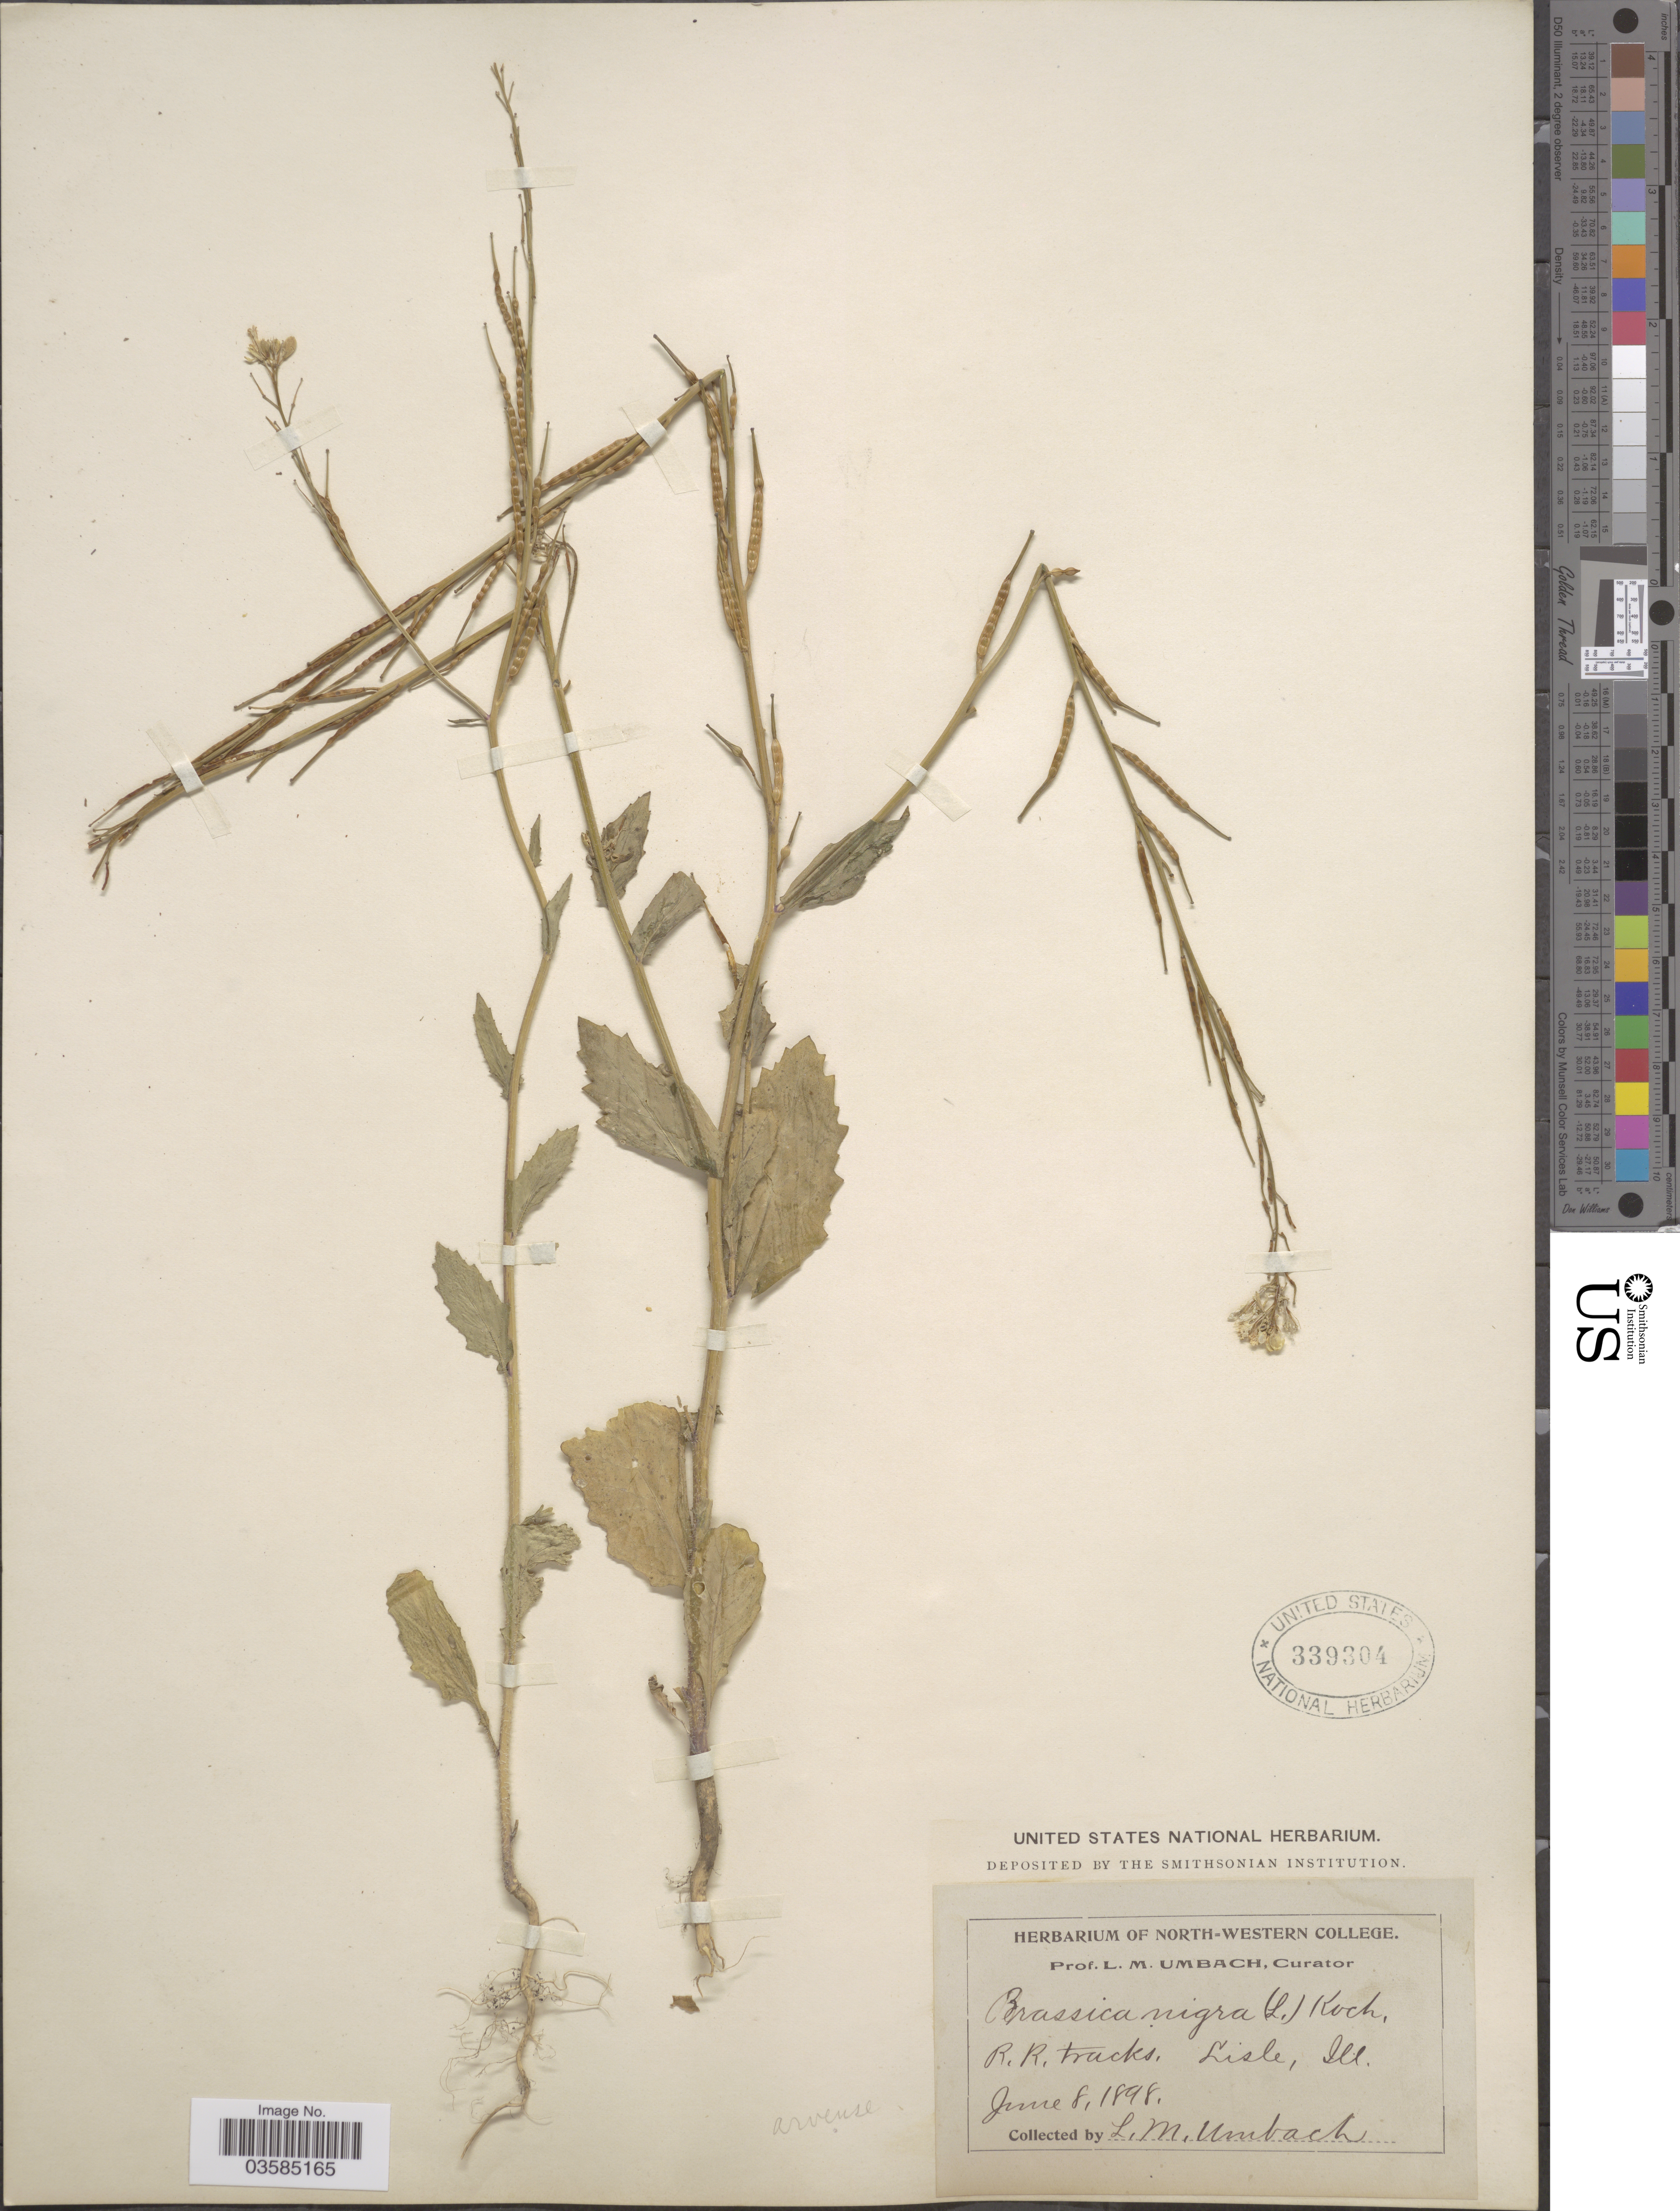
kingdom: Plantae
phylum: Tracheophyta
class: Magnoliopsida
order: Brassicales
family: Brassicaceae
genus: Brassica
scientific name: Brassica nigra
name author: (L.) W.D.J. Koch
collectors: L. M. Umbach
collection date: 1898-06-08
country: United States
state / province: Illinois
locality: R.R. Tracks. Lisle.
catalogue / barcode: US 339304